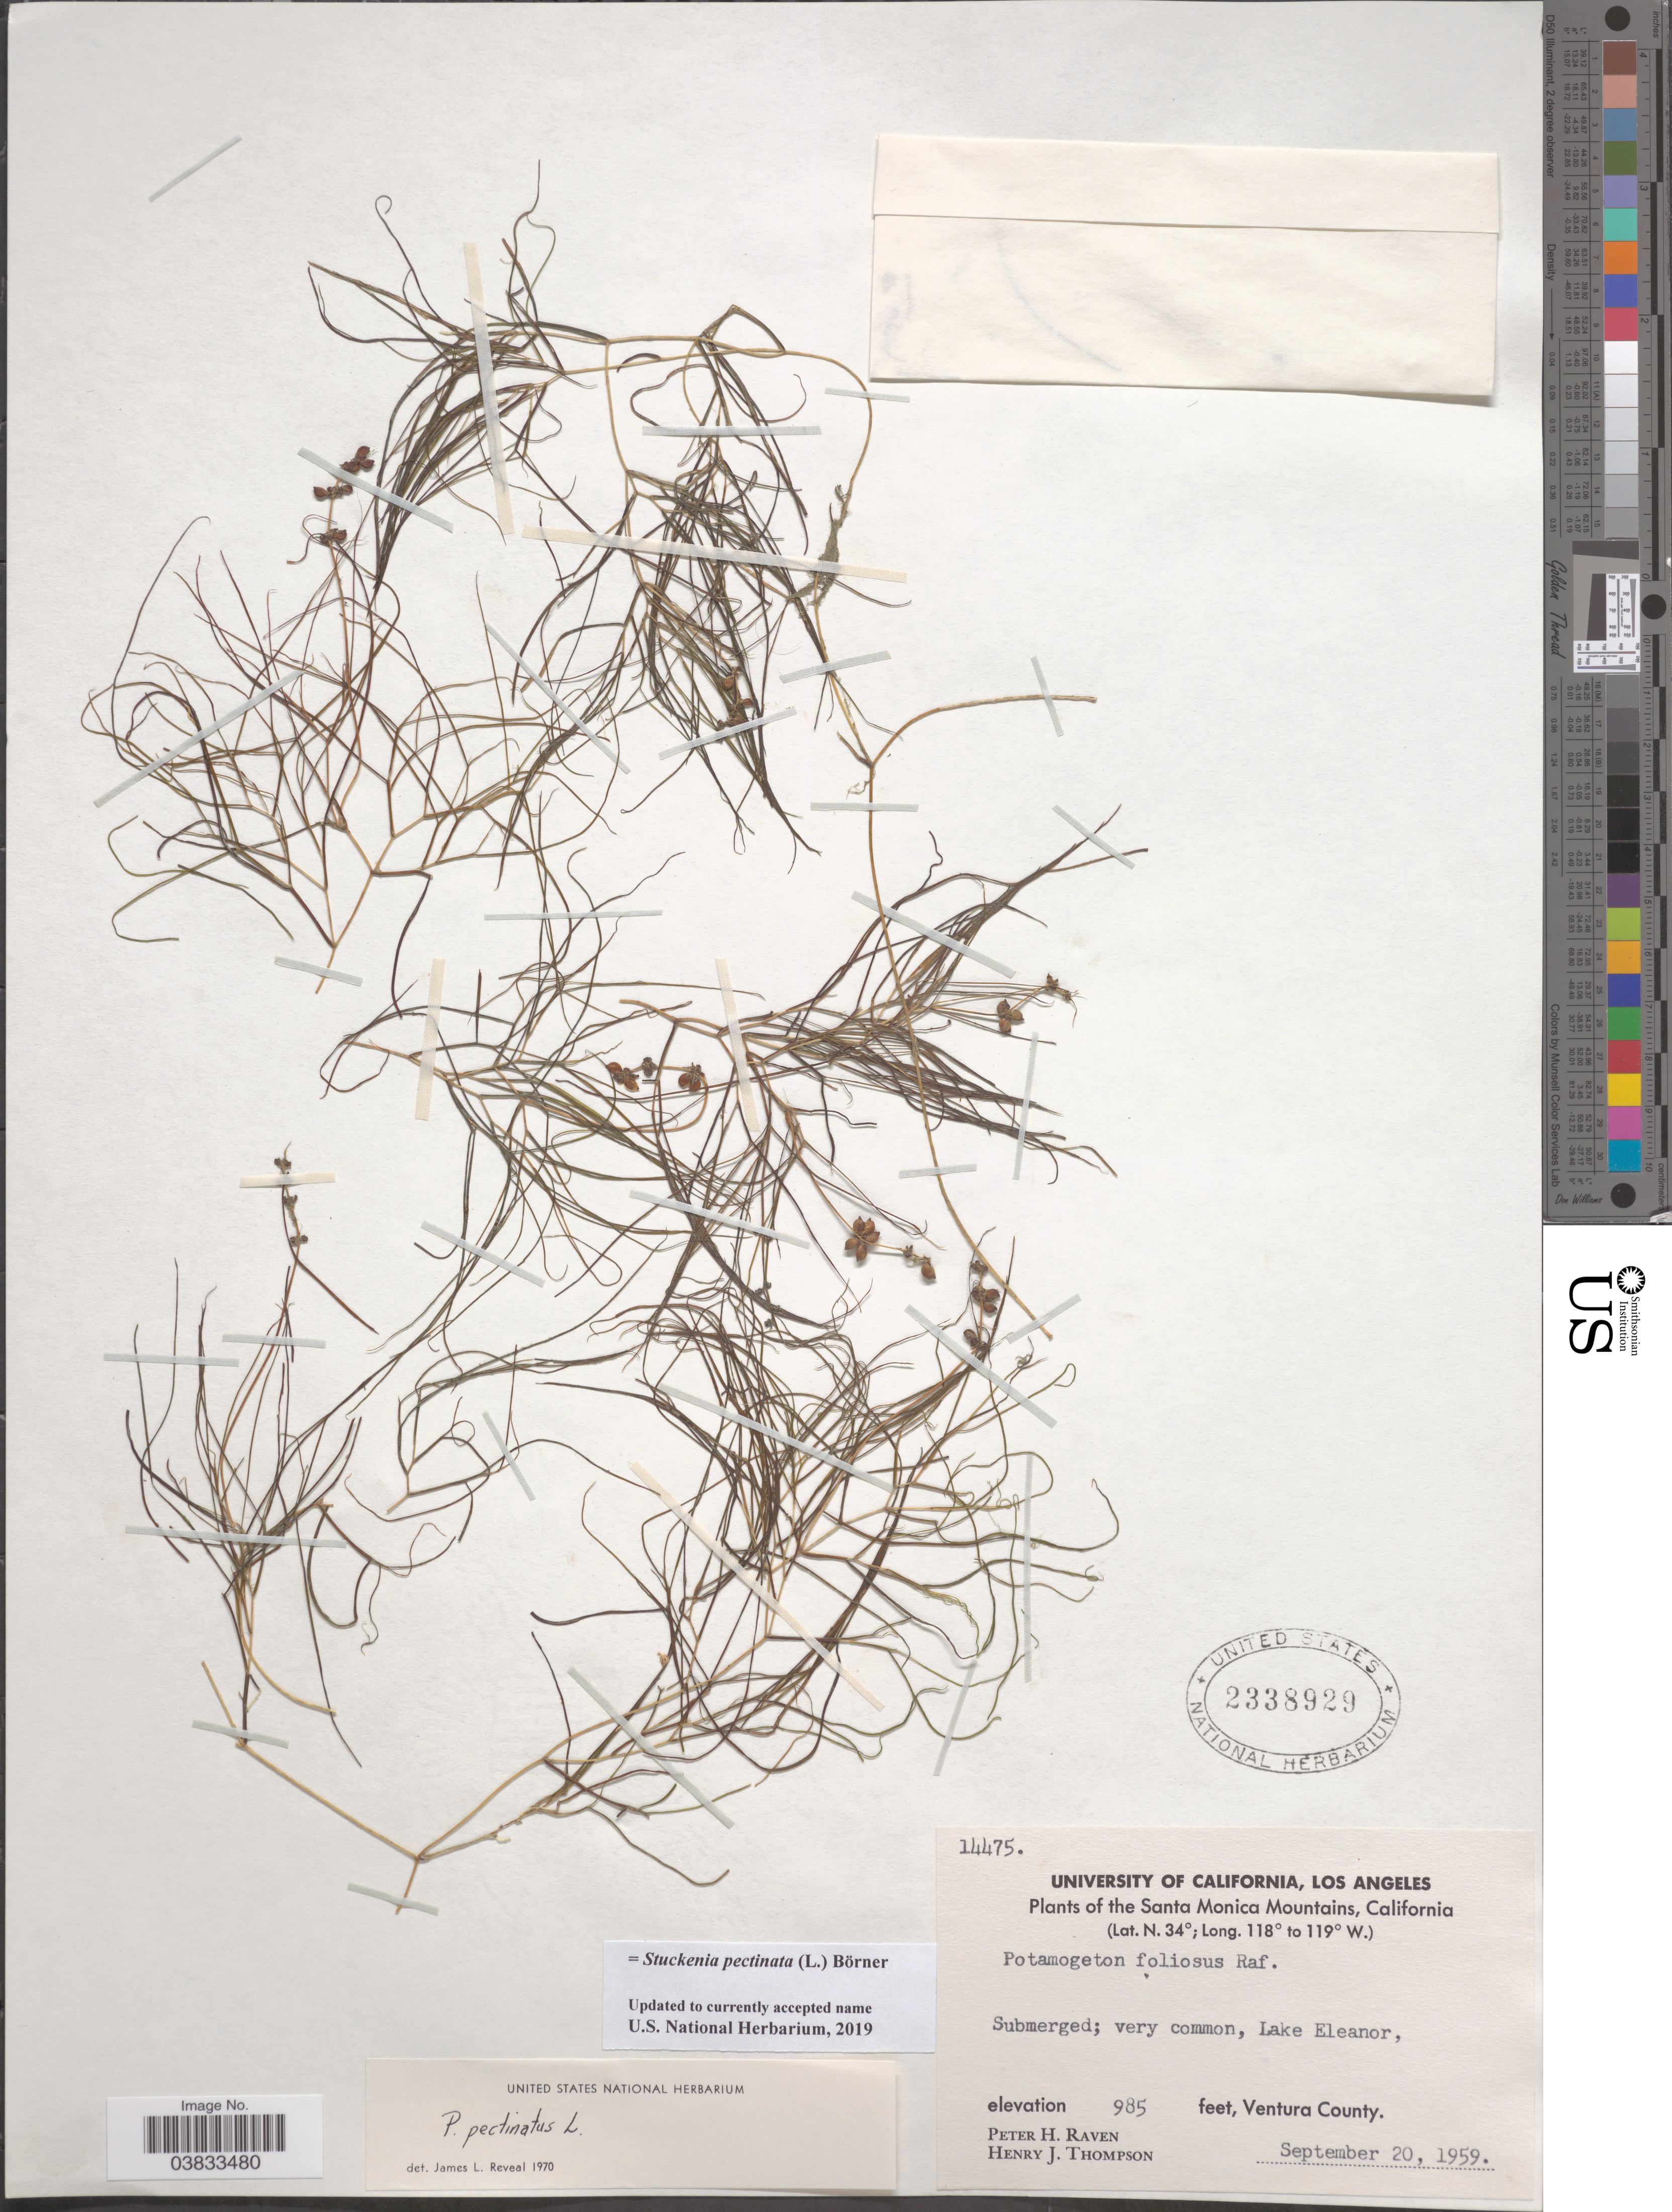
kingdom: Plantae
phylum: Tracheophyta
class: Liliopsida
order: Alismatales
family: Potamogetonaceae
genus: Stuckenia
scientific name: Stuckenia pectinata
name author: (L.) Börner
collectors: P. Raven & H. Thomson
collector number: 985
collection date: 1959-09-20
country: United States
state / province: California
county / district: Ventura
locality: Santa Monica Mountains. Submerged; Lake Eleanor. Ventura County.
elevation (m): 300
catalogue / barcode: US 2338929